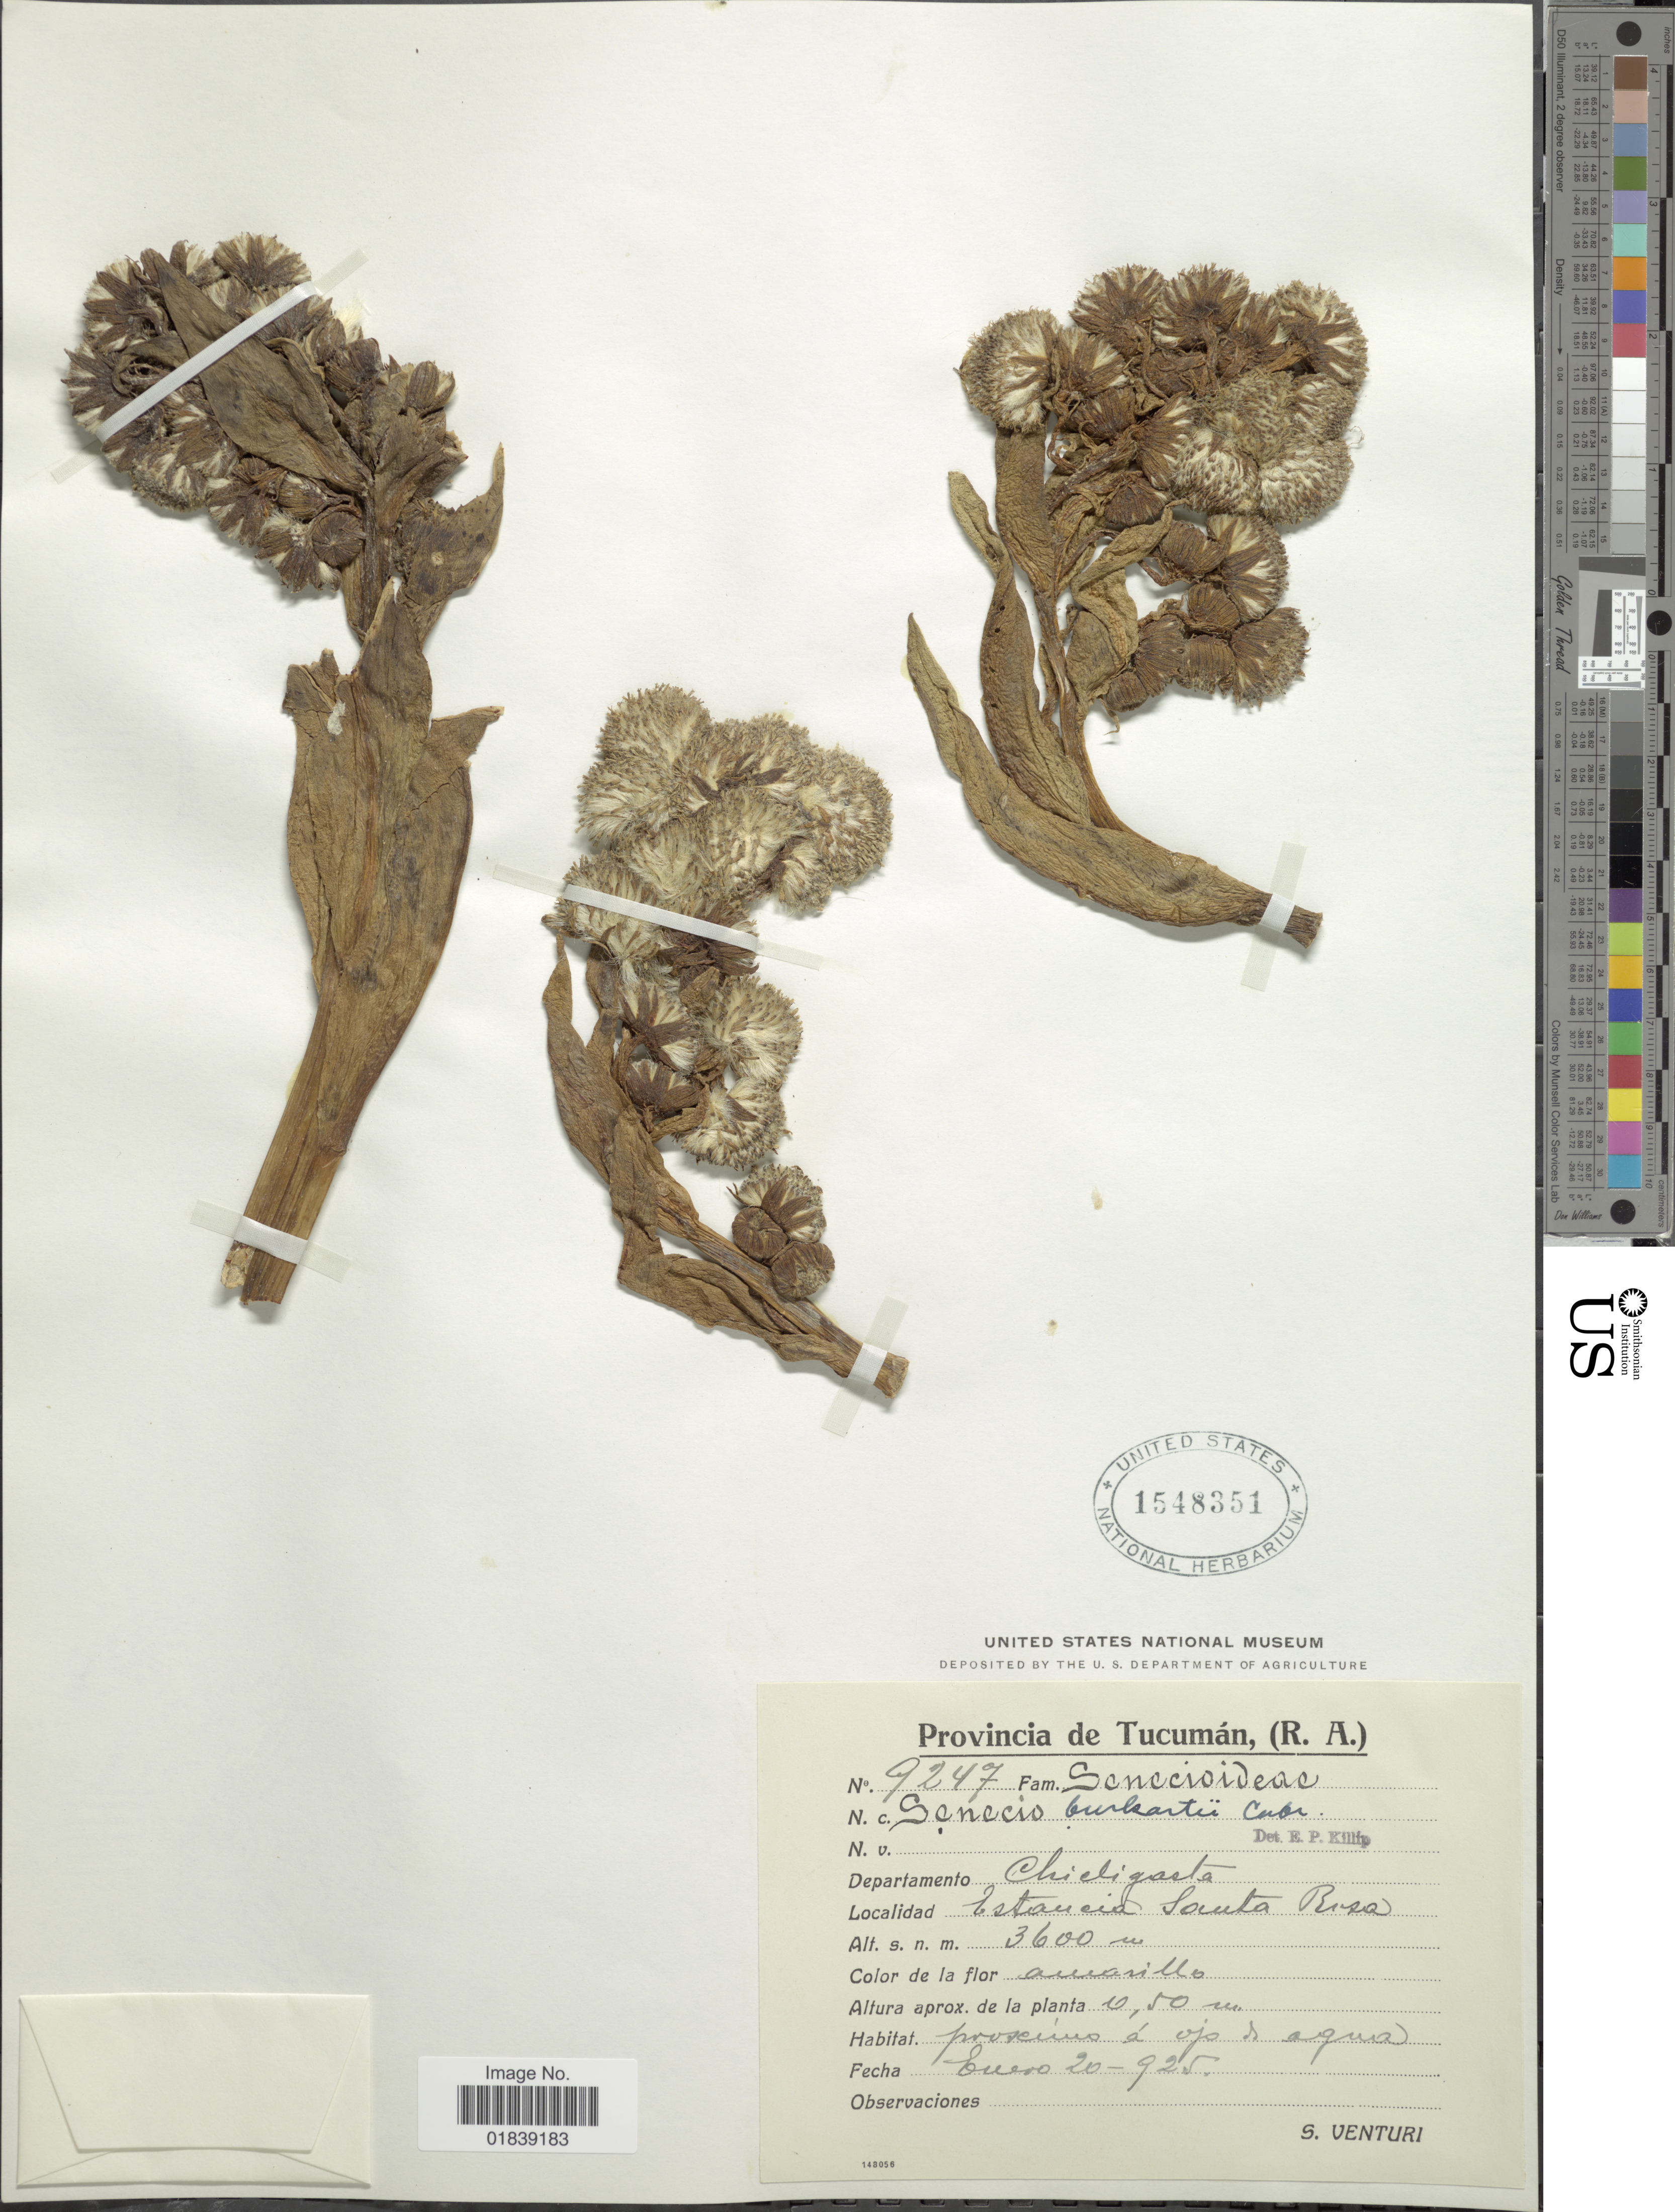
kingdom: Plantae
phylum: Tracheophyta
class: Magnoliopsida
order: Asterales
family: Asteraceae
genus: Senecio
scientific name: Senecio burkartii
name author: Cabrera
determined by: Salomon, Luciana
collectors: S. Venturi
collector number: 9247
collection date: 1925-01-20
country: Argentina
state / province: Tucuman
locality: Departamento Chicligasta, Estancia Santa Rosa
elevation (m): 3600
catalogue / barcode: US 1548351